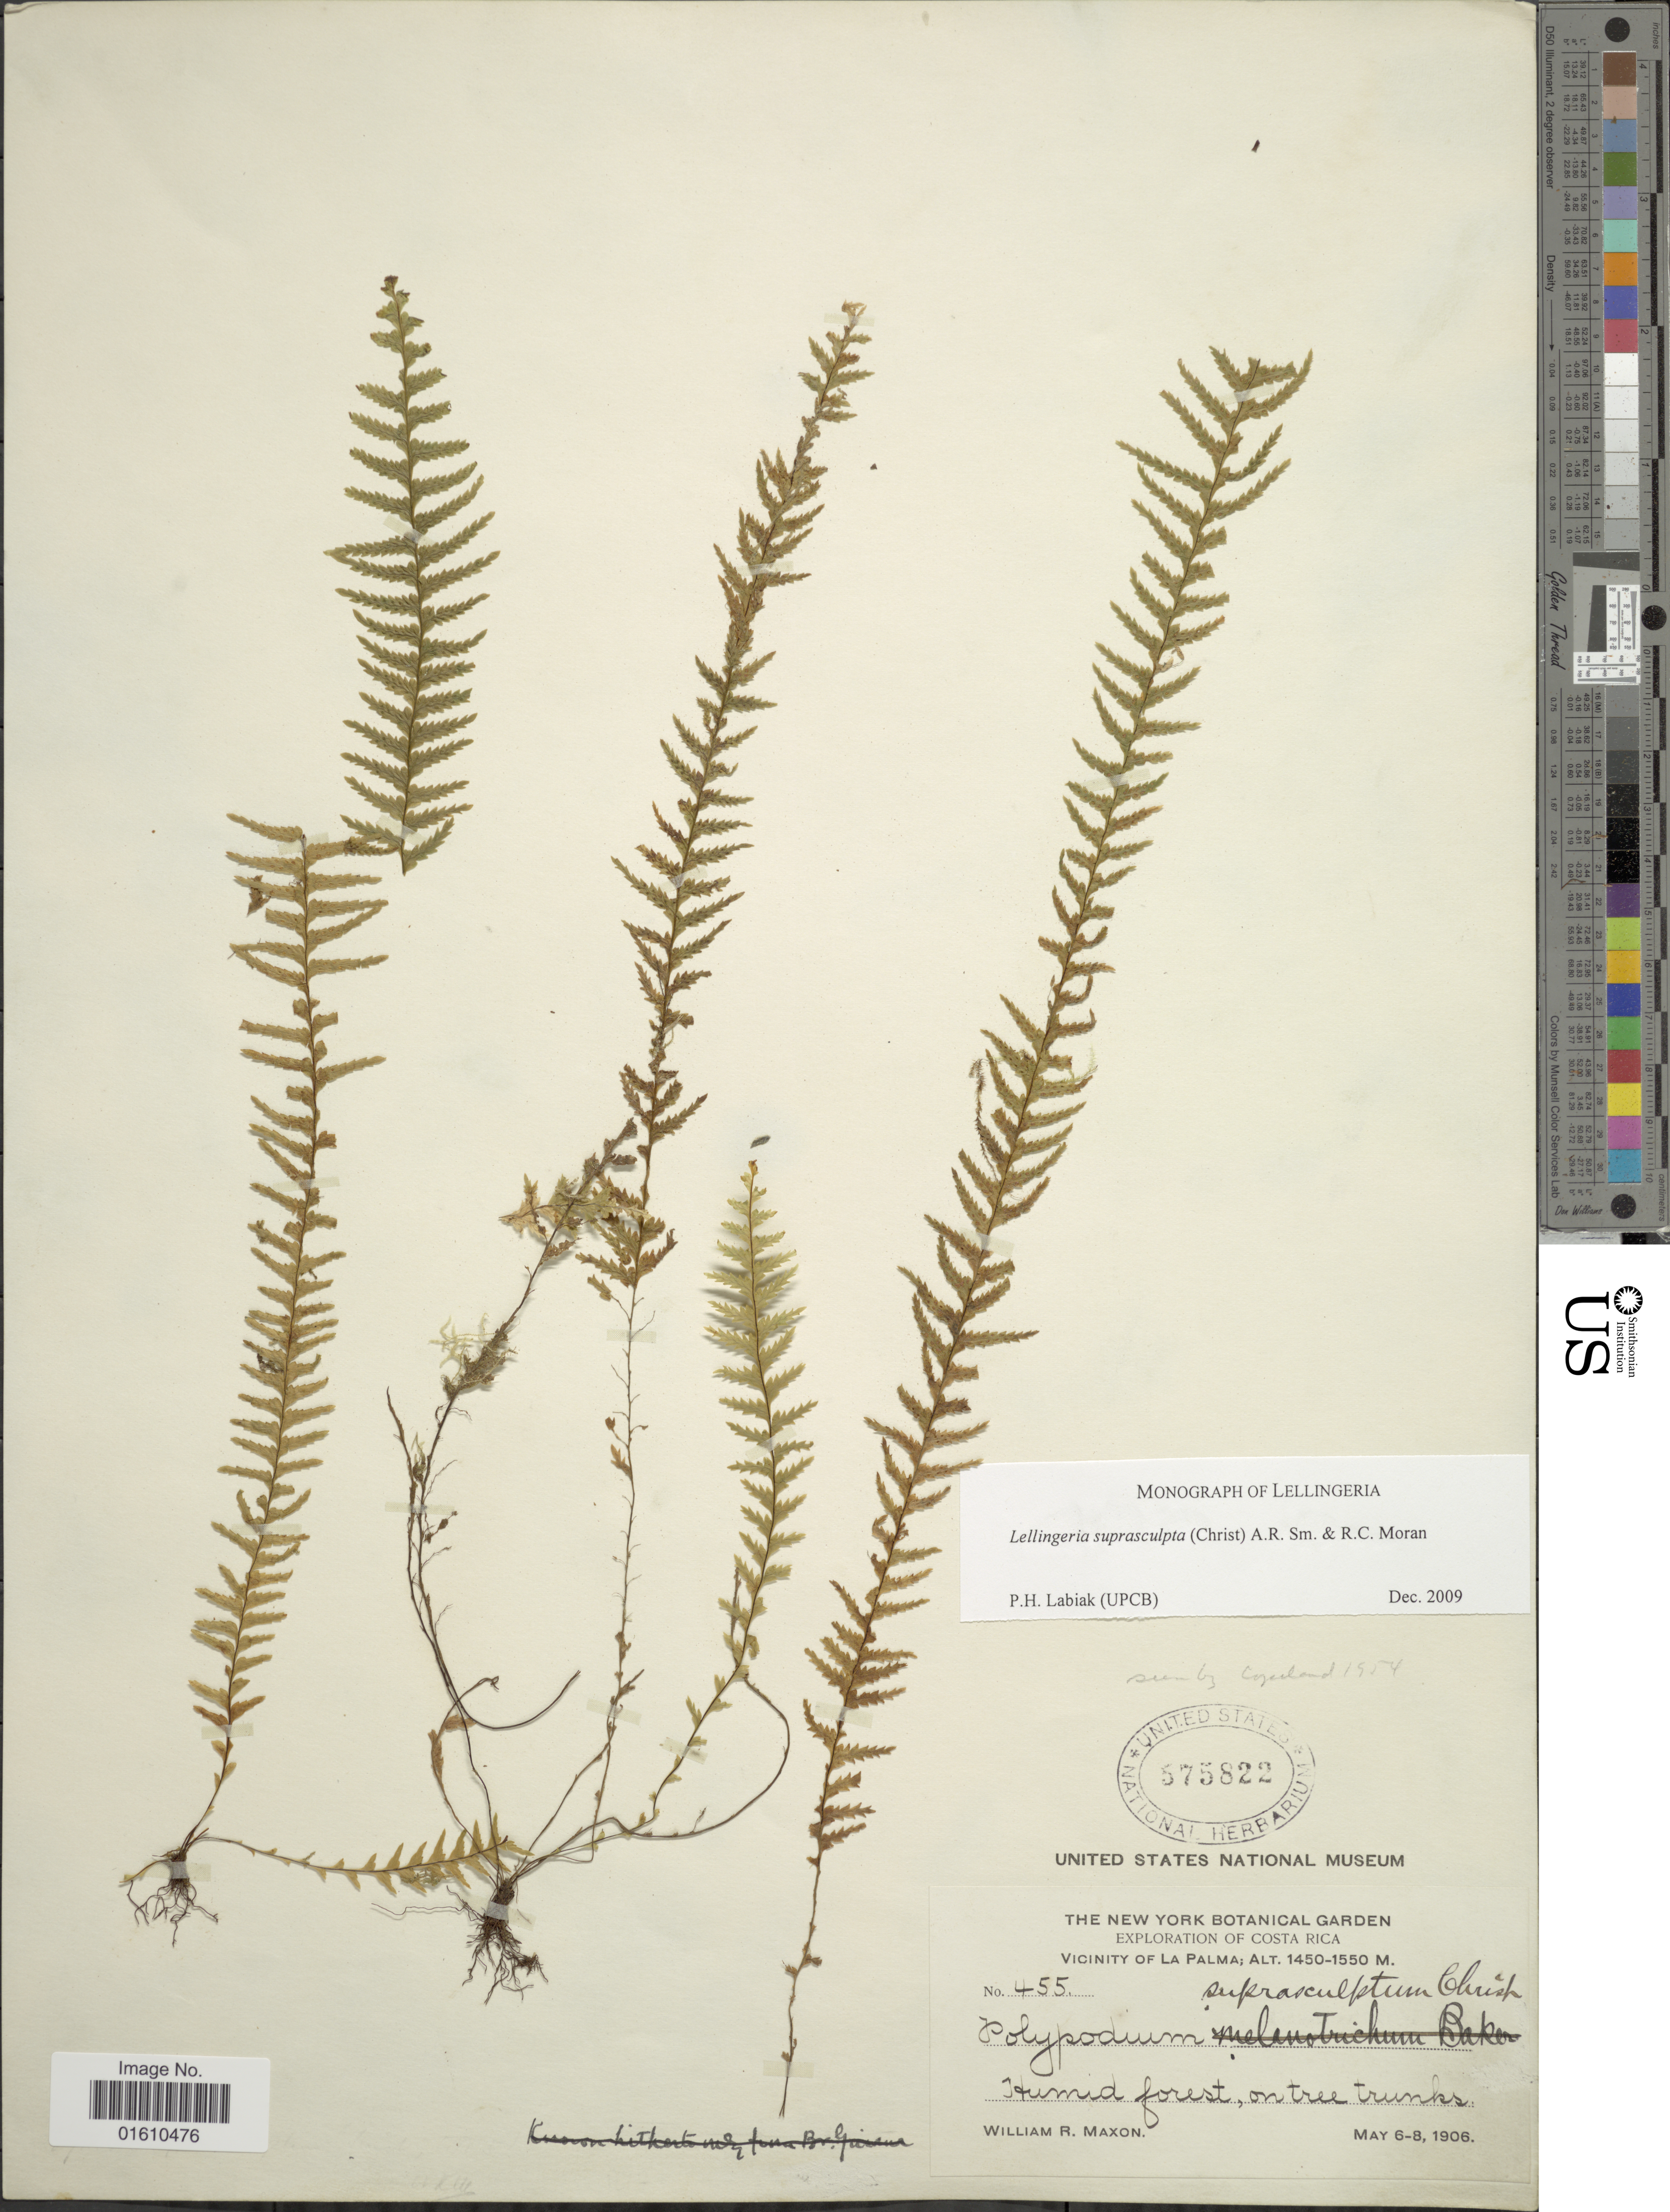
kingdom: Plantae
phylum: Tracheophyta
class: Polypodiopsida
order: Polypodiales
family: Polypodiaceae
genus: Lellingeria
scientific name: Lellingeria suprasculpta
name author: (Christ) A.R. Sm. & R.C. Moran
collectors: W. R. Maxon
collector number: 455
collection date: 1906-05-06/1906-05-08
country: Costa Rica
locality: Vicinity of La Palma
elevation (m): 1450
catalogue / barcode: US 575822